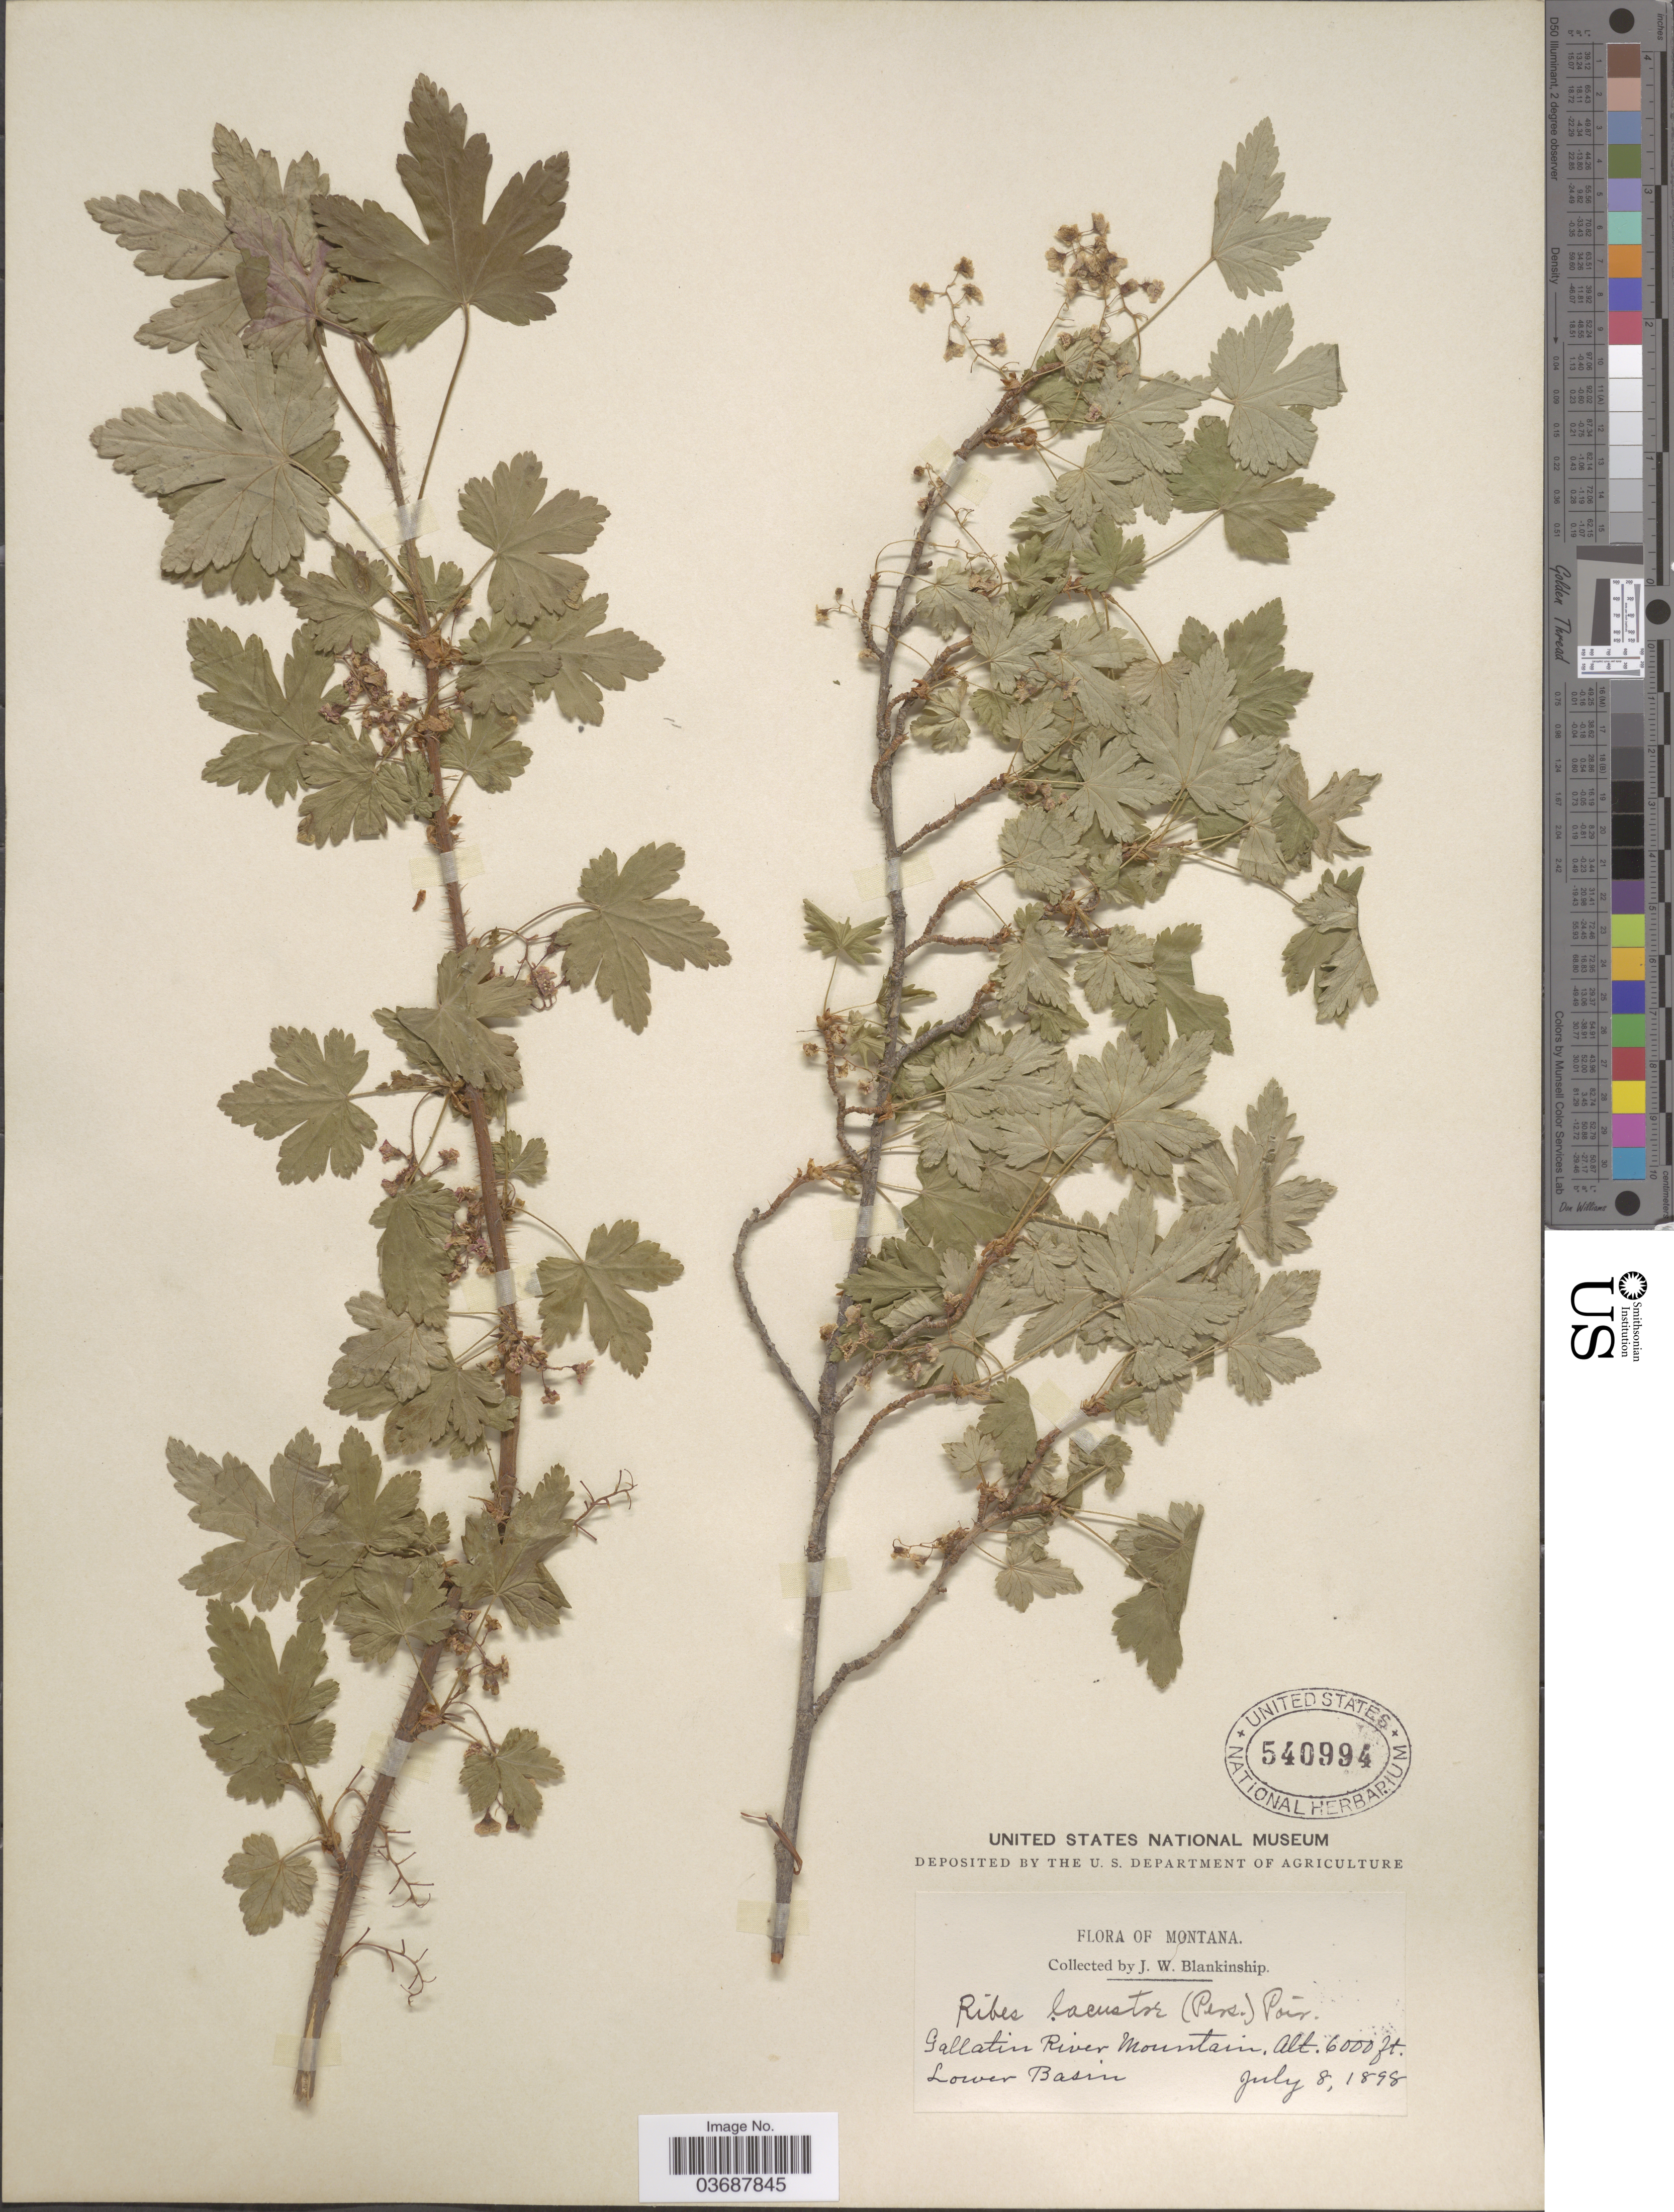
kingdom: Plantae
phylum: Tracheophyta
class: Magnoliopsida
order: Saxifragales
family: Grossulariaceae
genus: Ribes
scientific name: Ribes lacustre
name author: (Pers.) Poir.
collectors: J. W. Blankinship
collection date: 1898-07-08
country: United States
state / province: Montana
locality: Gallatin River Mountain. Lower Basin.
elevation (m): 1829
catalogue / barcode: US 540994